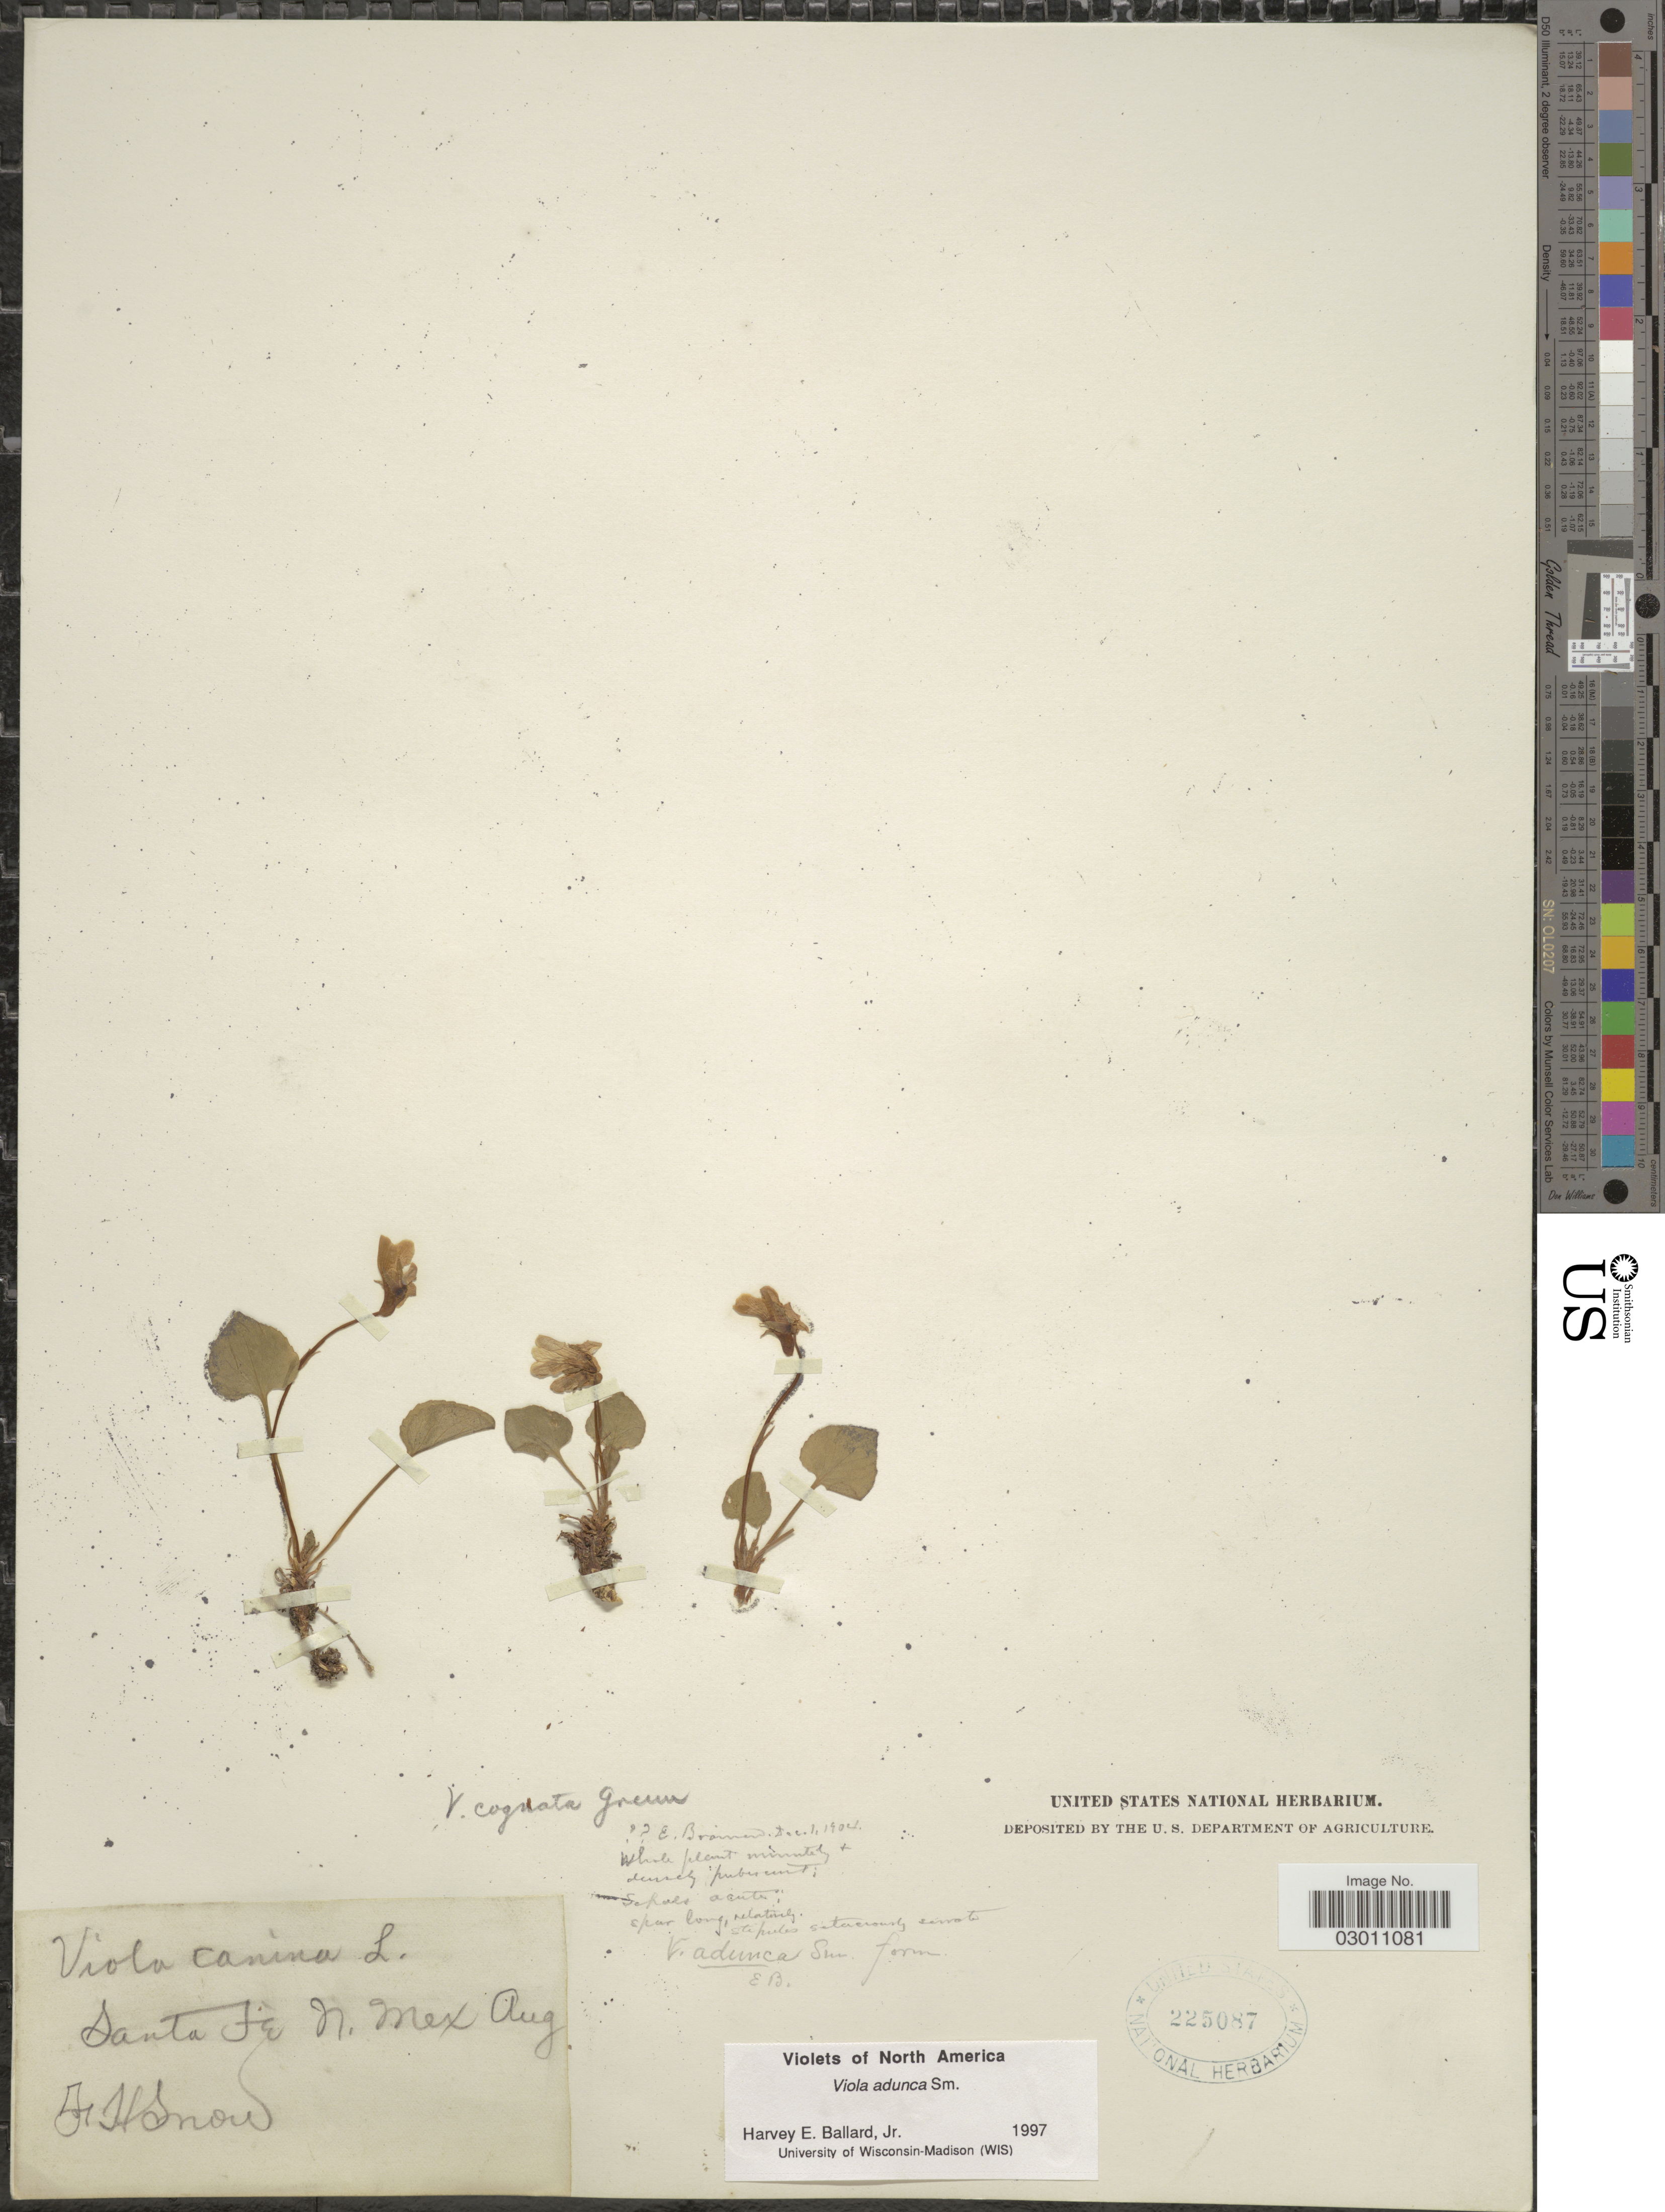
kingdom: Plantae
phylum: Tracheophyta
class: Magnoliopsida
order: Malpighiales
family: Violaceae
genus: Viola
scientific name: Viola adunca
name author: Sm.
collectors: F. H. Snow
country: United States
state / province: New Mexico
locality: Santa Fe. N. Mex.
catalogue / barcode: US 225087